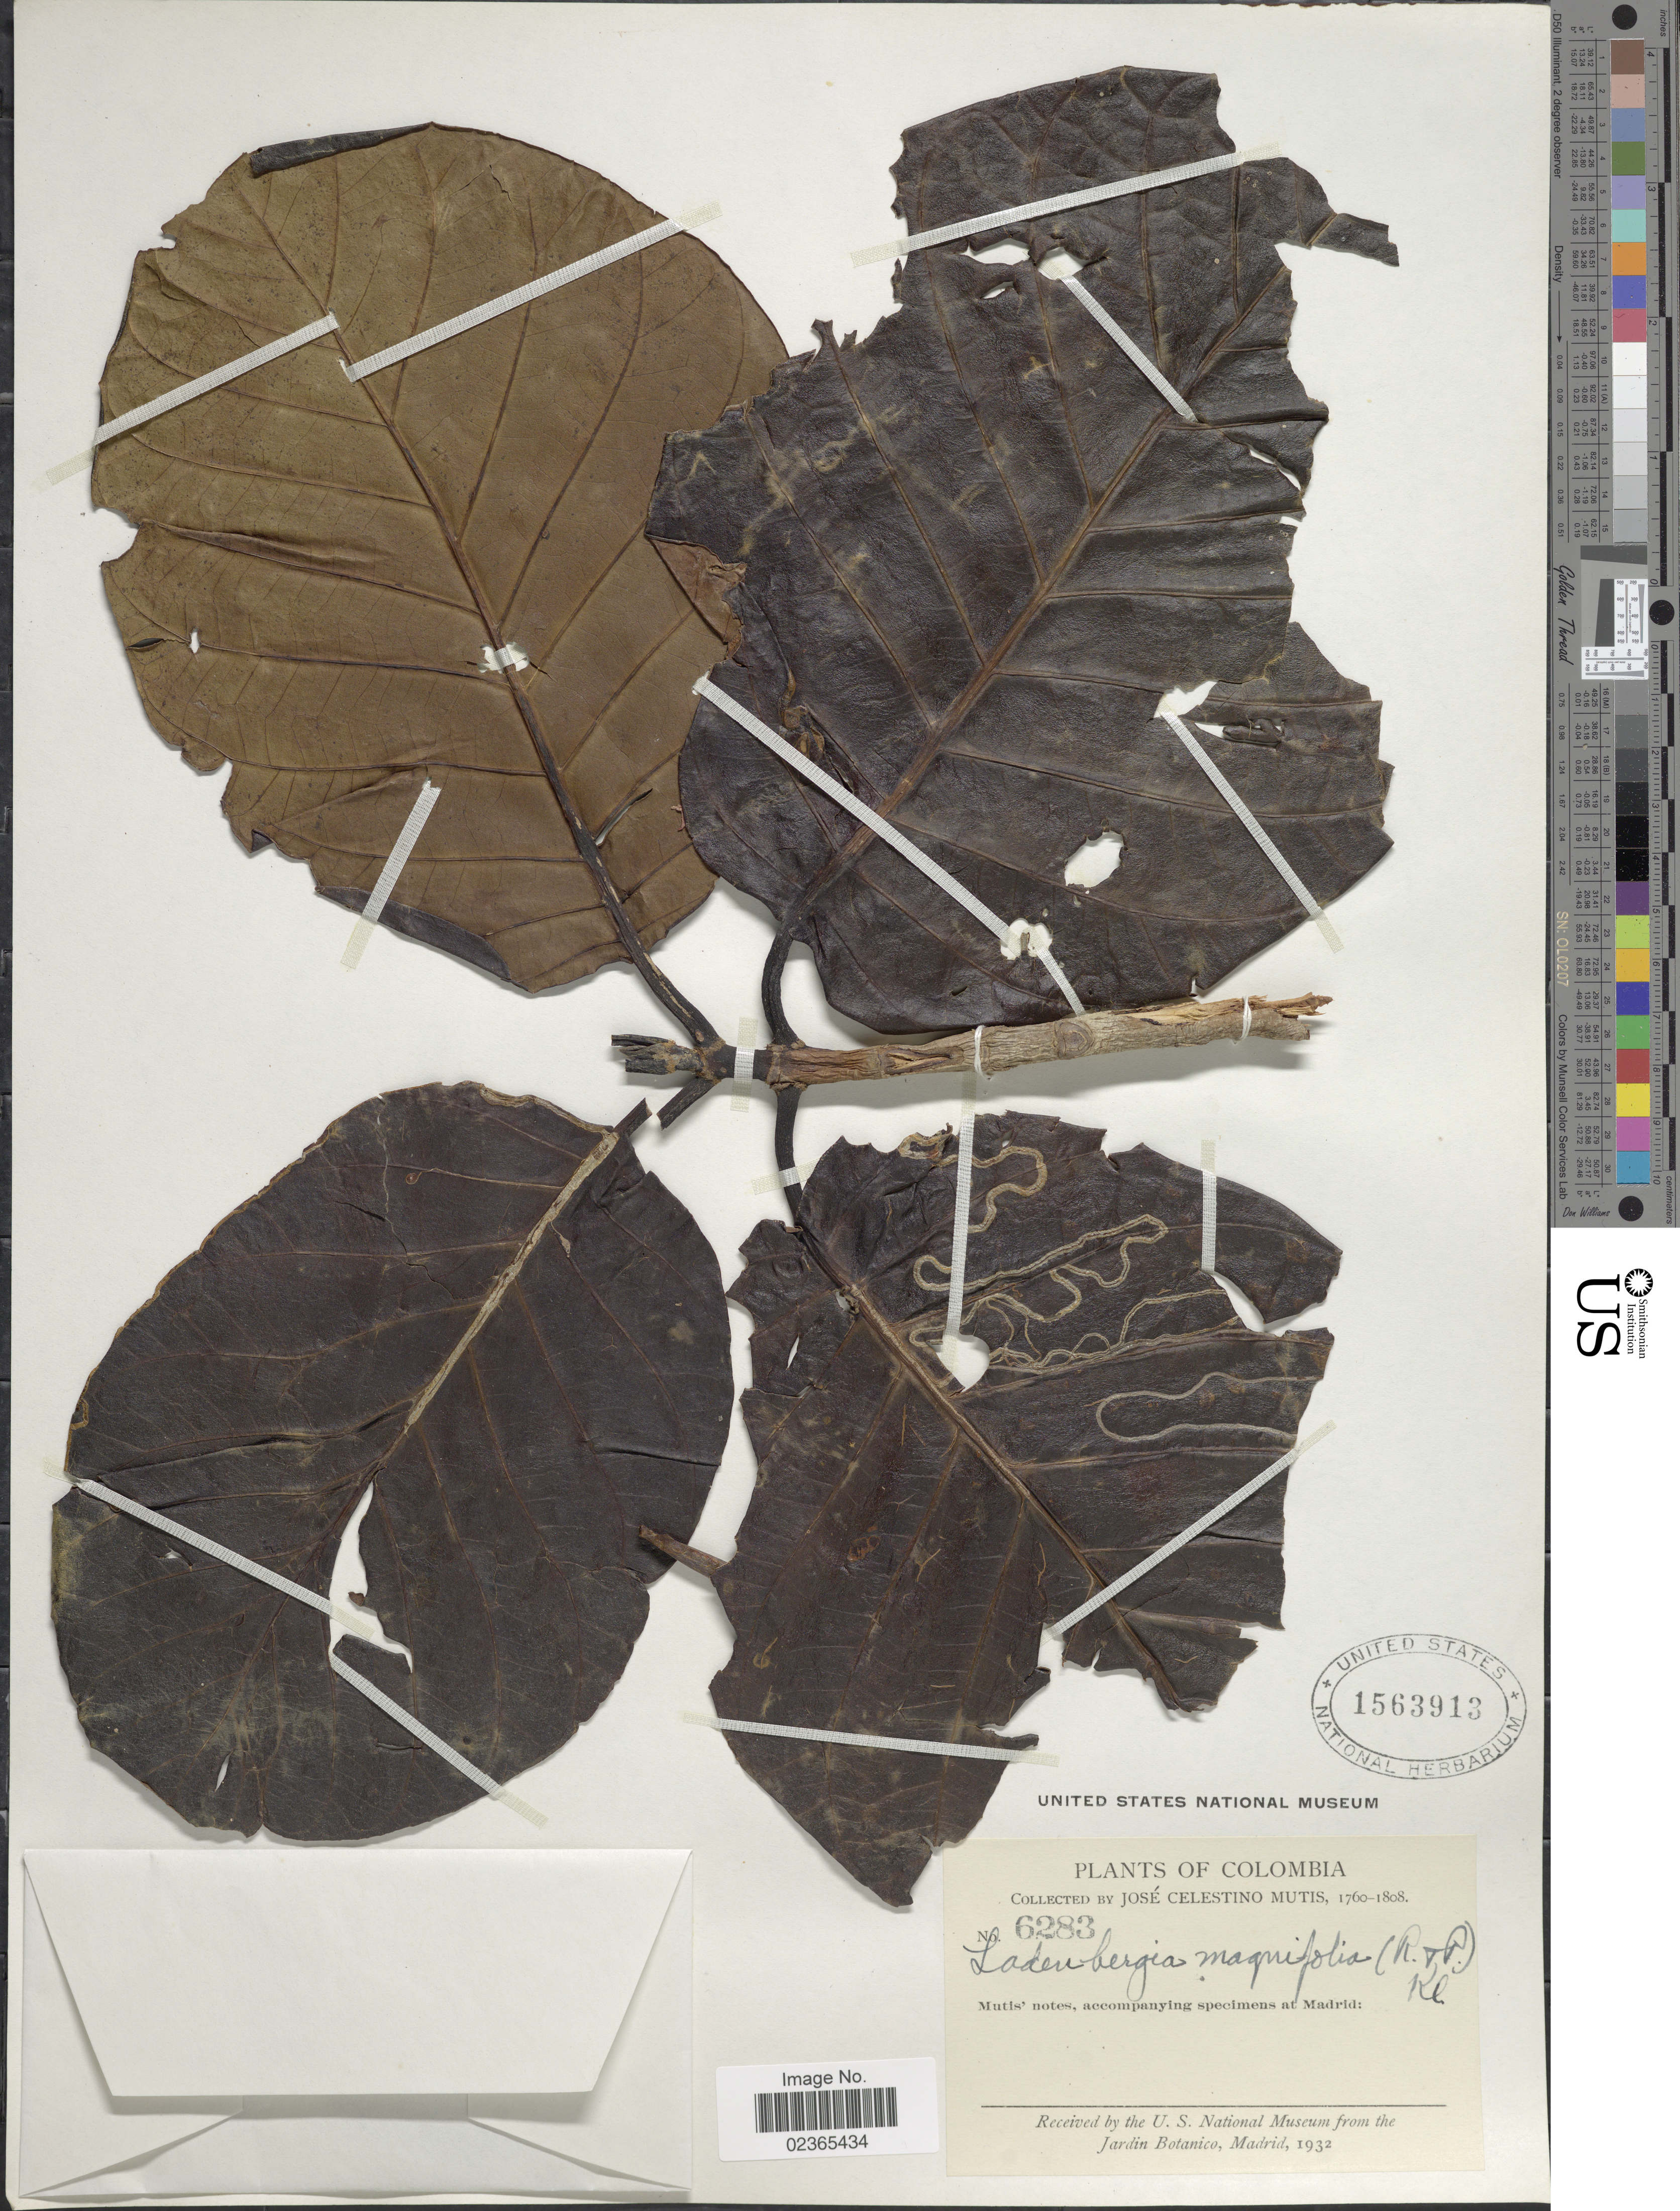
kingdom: Plantae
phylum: Tracheophyta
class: Magnoliopsida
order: Gentianales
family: Rubiaceae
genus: Ladenbergia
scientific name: Ladenbergia oblongifolia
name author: (Mutis) L. Andersson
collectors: J. C. B. Mutis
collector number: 6283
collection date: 1760/1808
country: Colombia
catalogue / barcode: US 1563913